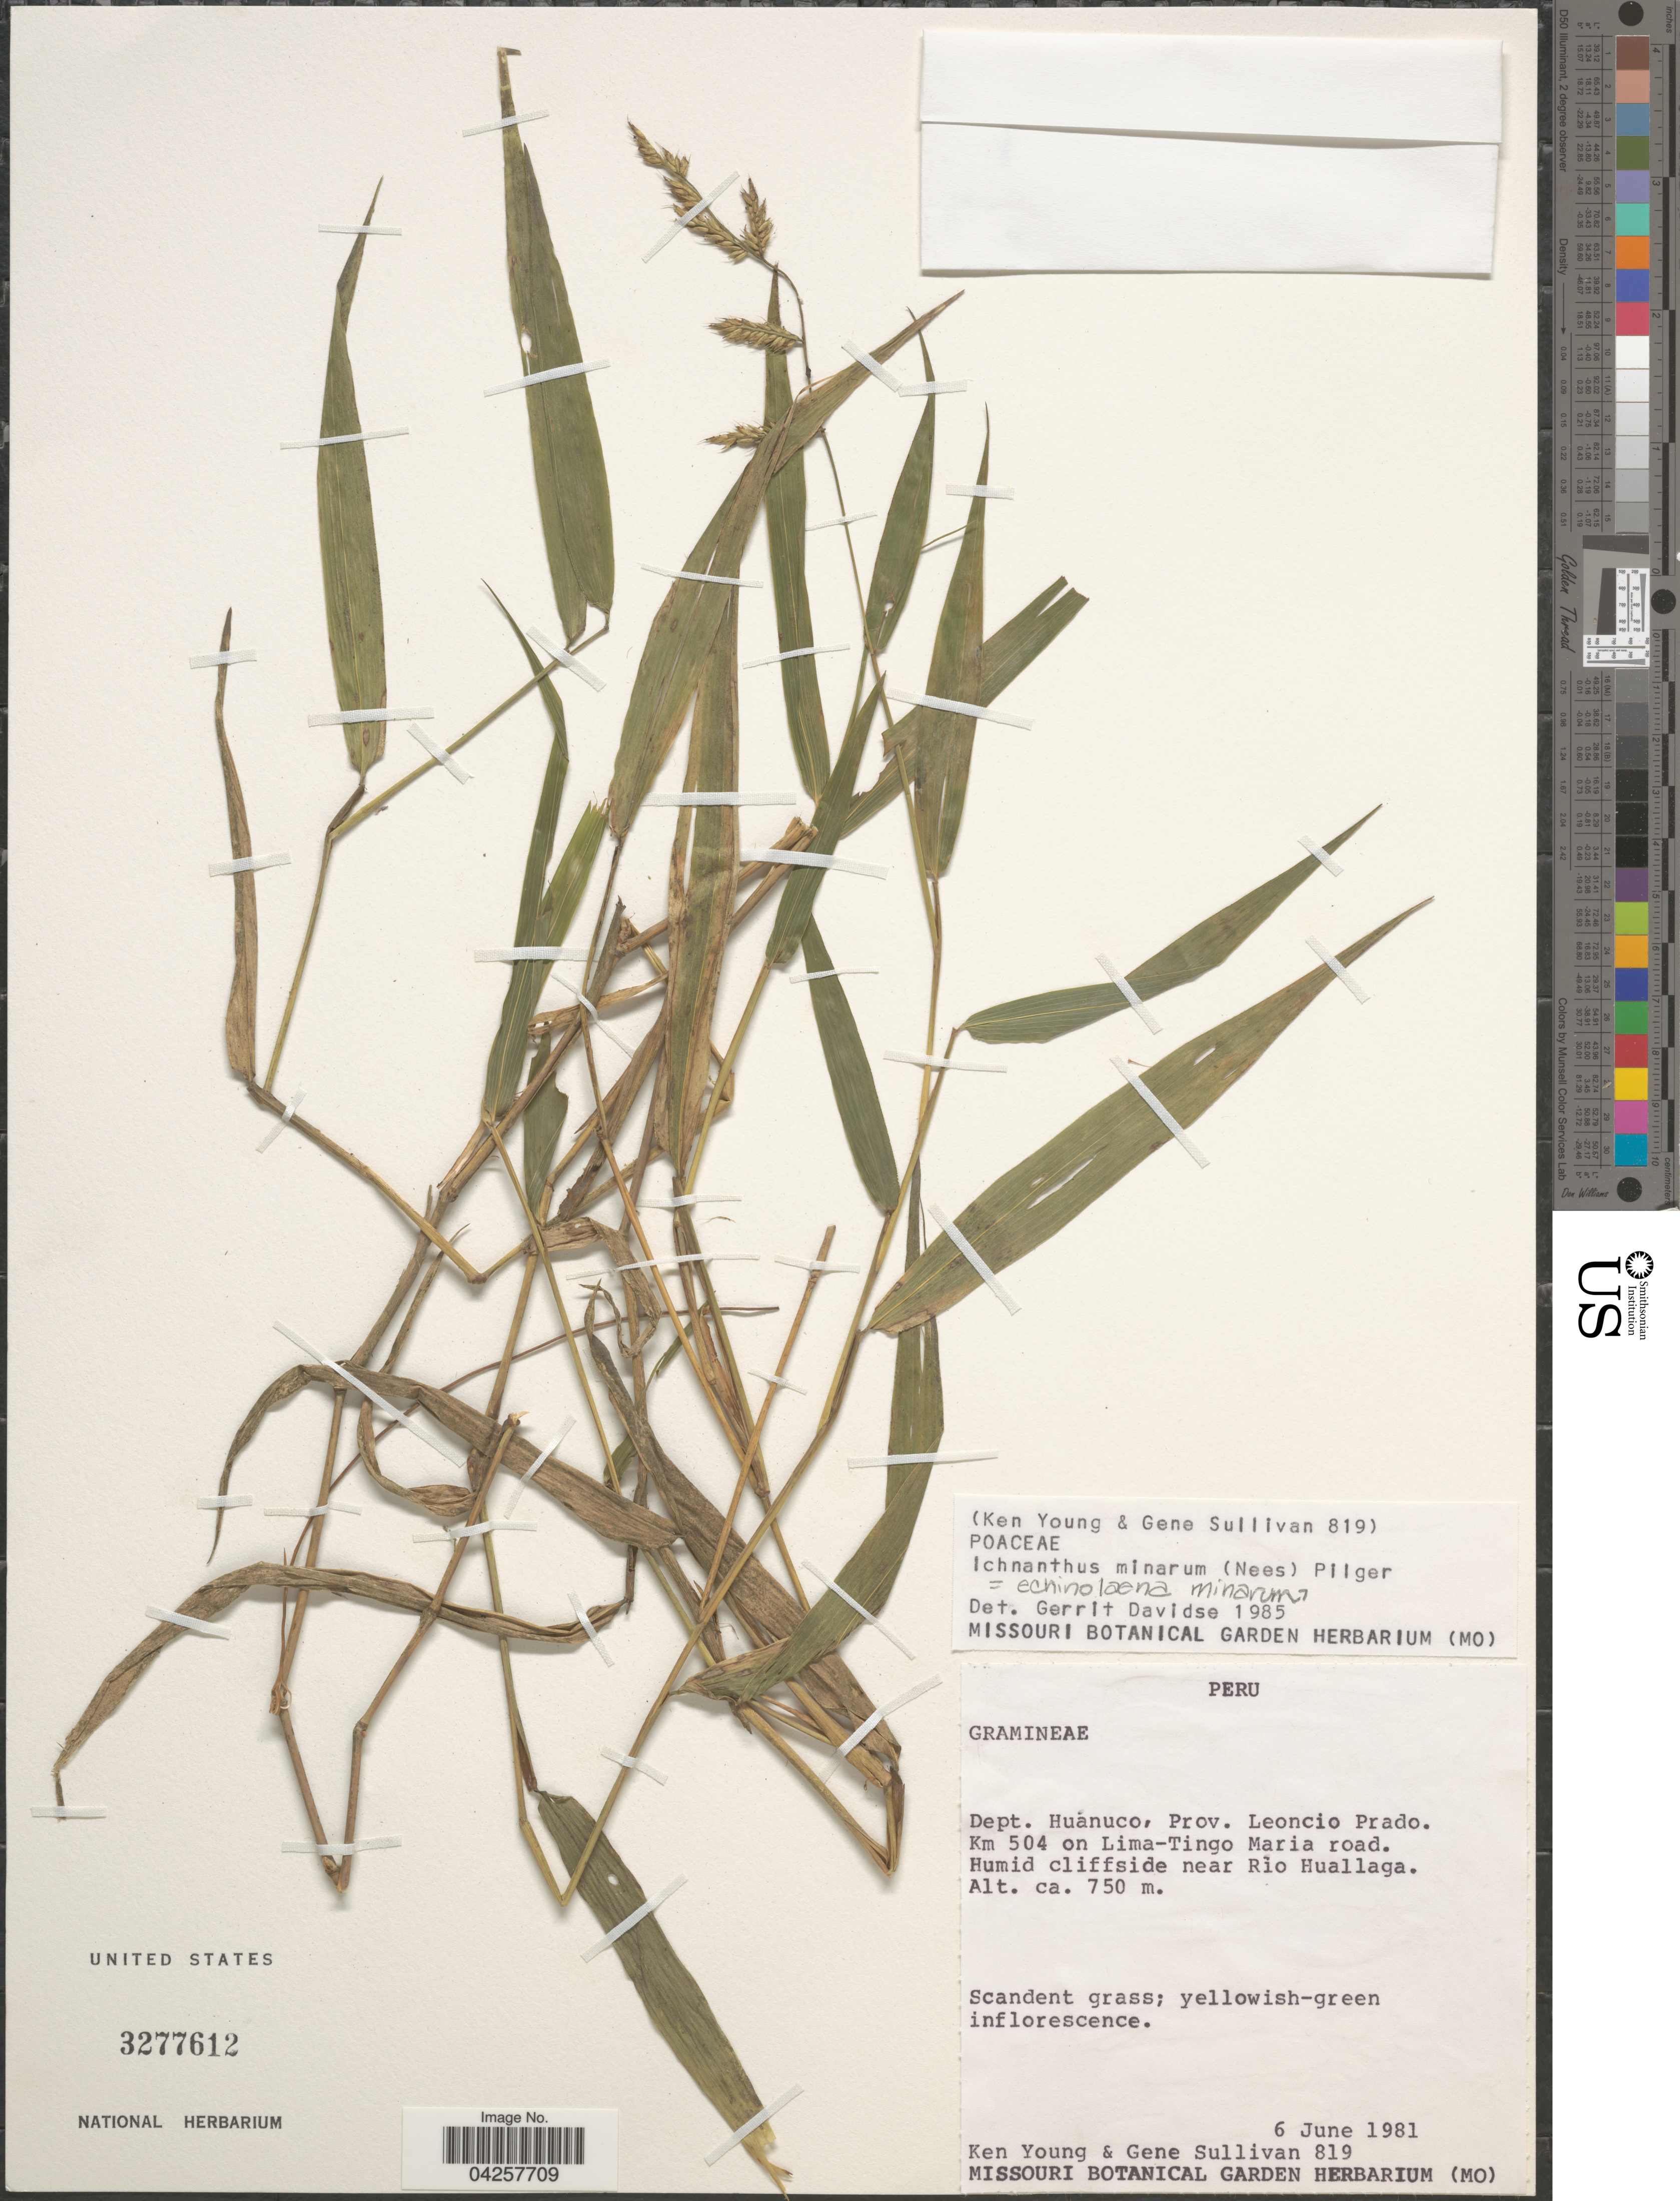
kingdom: Plantae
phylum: Tracheophyta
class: Liliopsida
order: Poales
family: Poaceae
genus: Echinolaena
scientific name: Echinolaena minarum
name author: (Nees) Pilg.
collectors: K. Young & G. Sullivan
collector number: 819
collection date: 1981-06-06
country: Peru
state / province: Huánuco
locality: Dept. Huánuco, Prov. Leoncio Prado. Km 504 on Lima-Tingo Maria road. Humid cliffside near Río Huallaga.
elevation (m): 750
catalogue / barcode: US 3277612